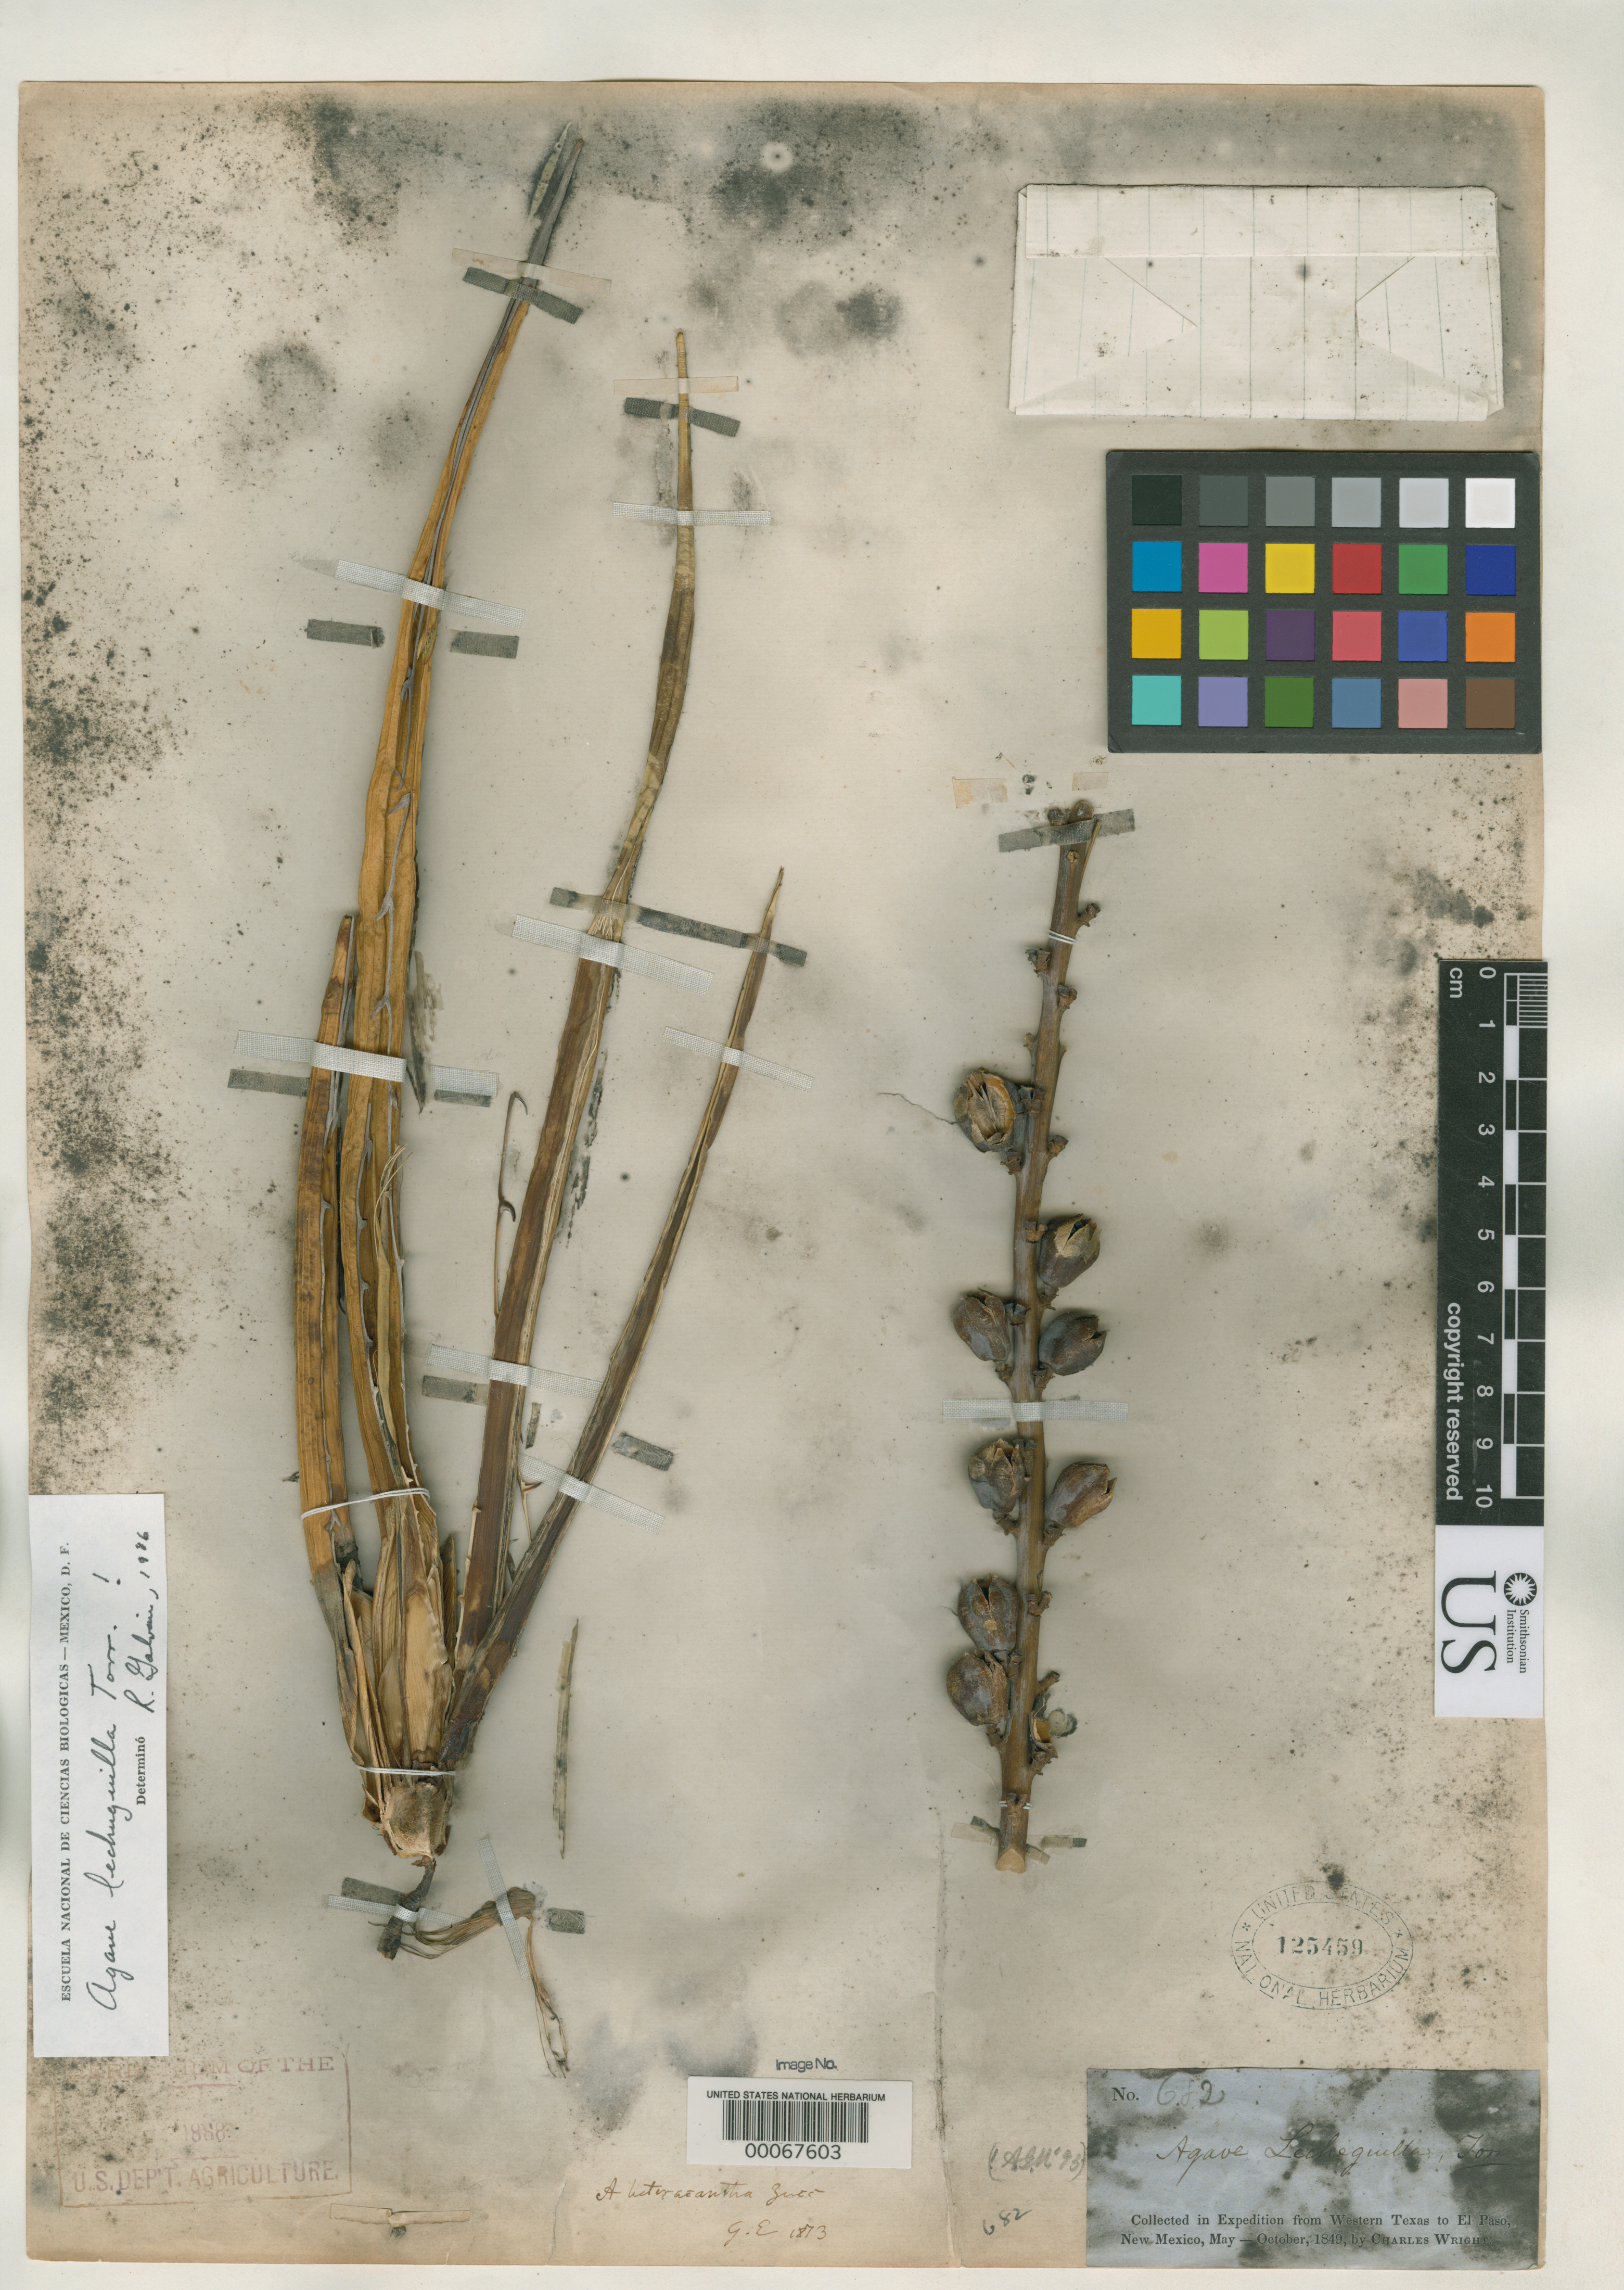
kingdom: Plantae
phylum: Tracheophyta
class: Liliopsida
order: Asparagales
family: Asparagaceae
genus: Agave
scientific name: Agave lechuguilla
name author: Torr.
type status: Isosyntype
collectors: C. Wright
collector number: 682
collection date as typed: May 1849 to -- Oct 1849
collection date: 1849-05/1849-10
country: United States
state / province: Texas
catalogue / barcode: US 125459